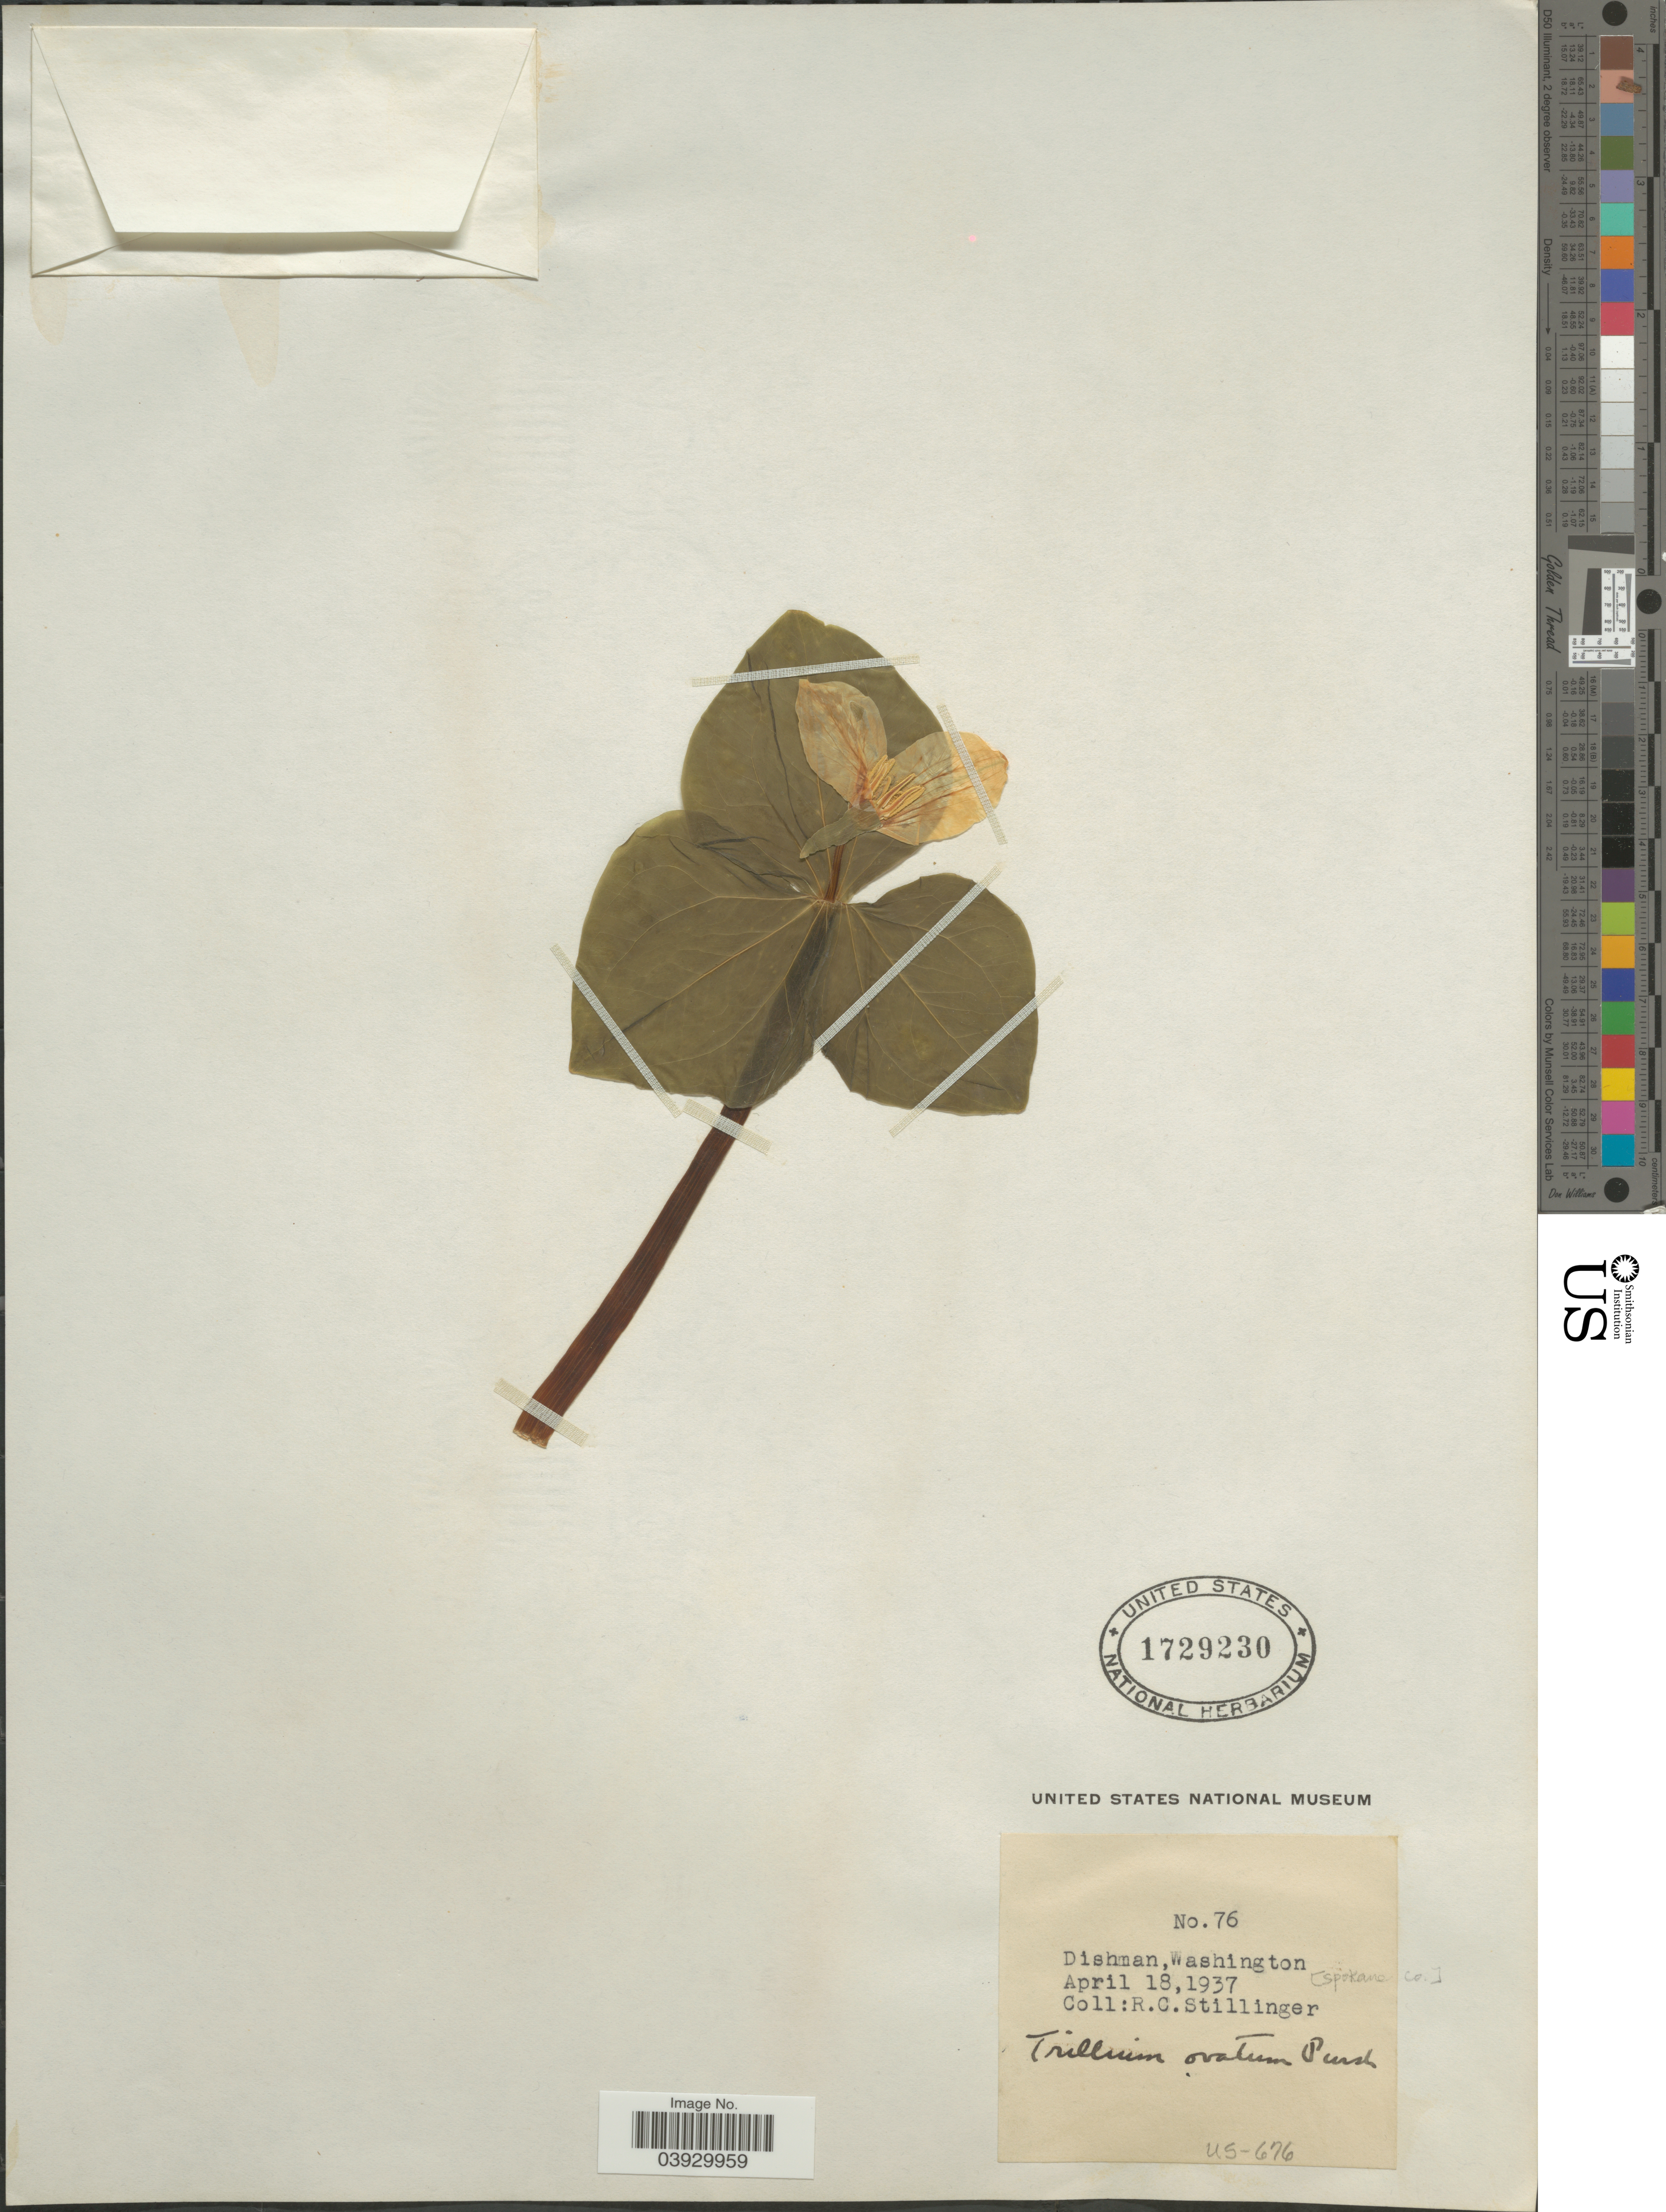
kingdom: Plantae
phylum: Tracheophyta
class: Liliopsida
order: Liliales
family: Melanthiaceae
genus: Trillium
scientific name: Trillium ovatum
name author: Pursh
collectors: R. Stillinger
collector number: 76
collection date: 1937-04-18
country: United States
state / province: Washington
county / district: Spokane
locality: Dishman. Spokane Co.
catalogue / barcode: US 1729230